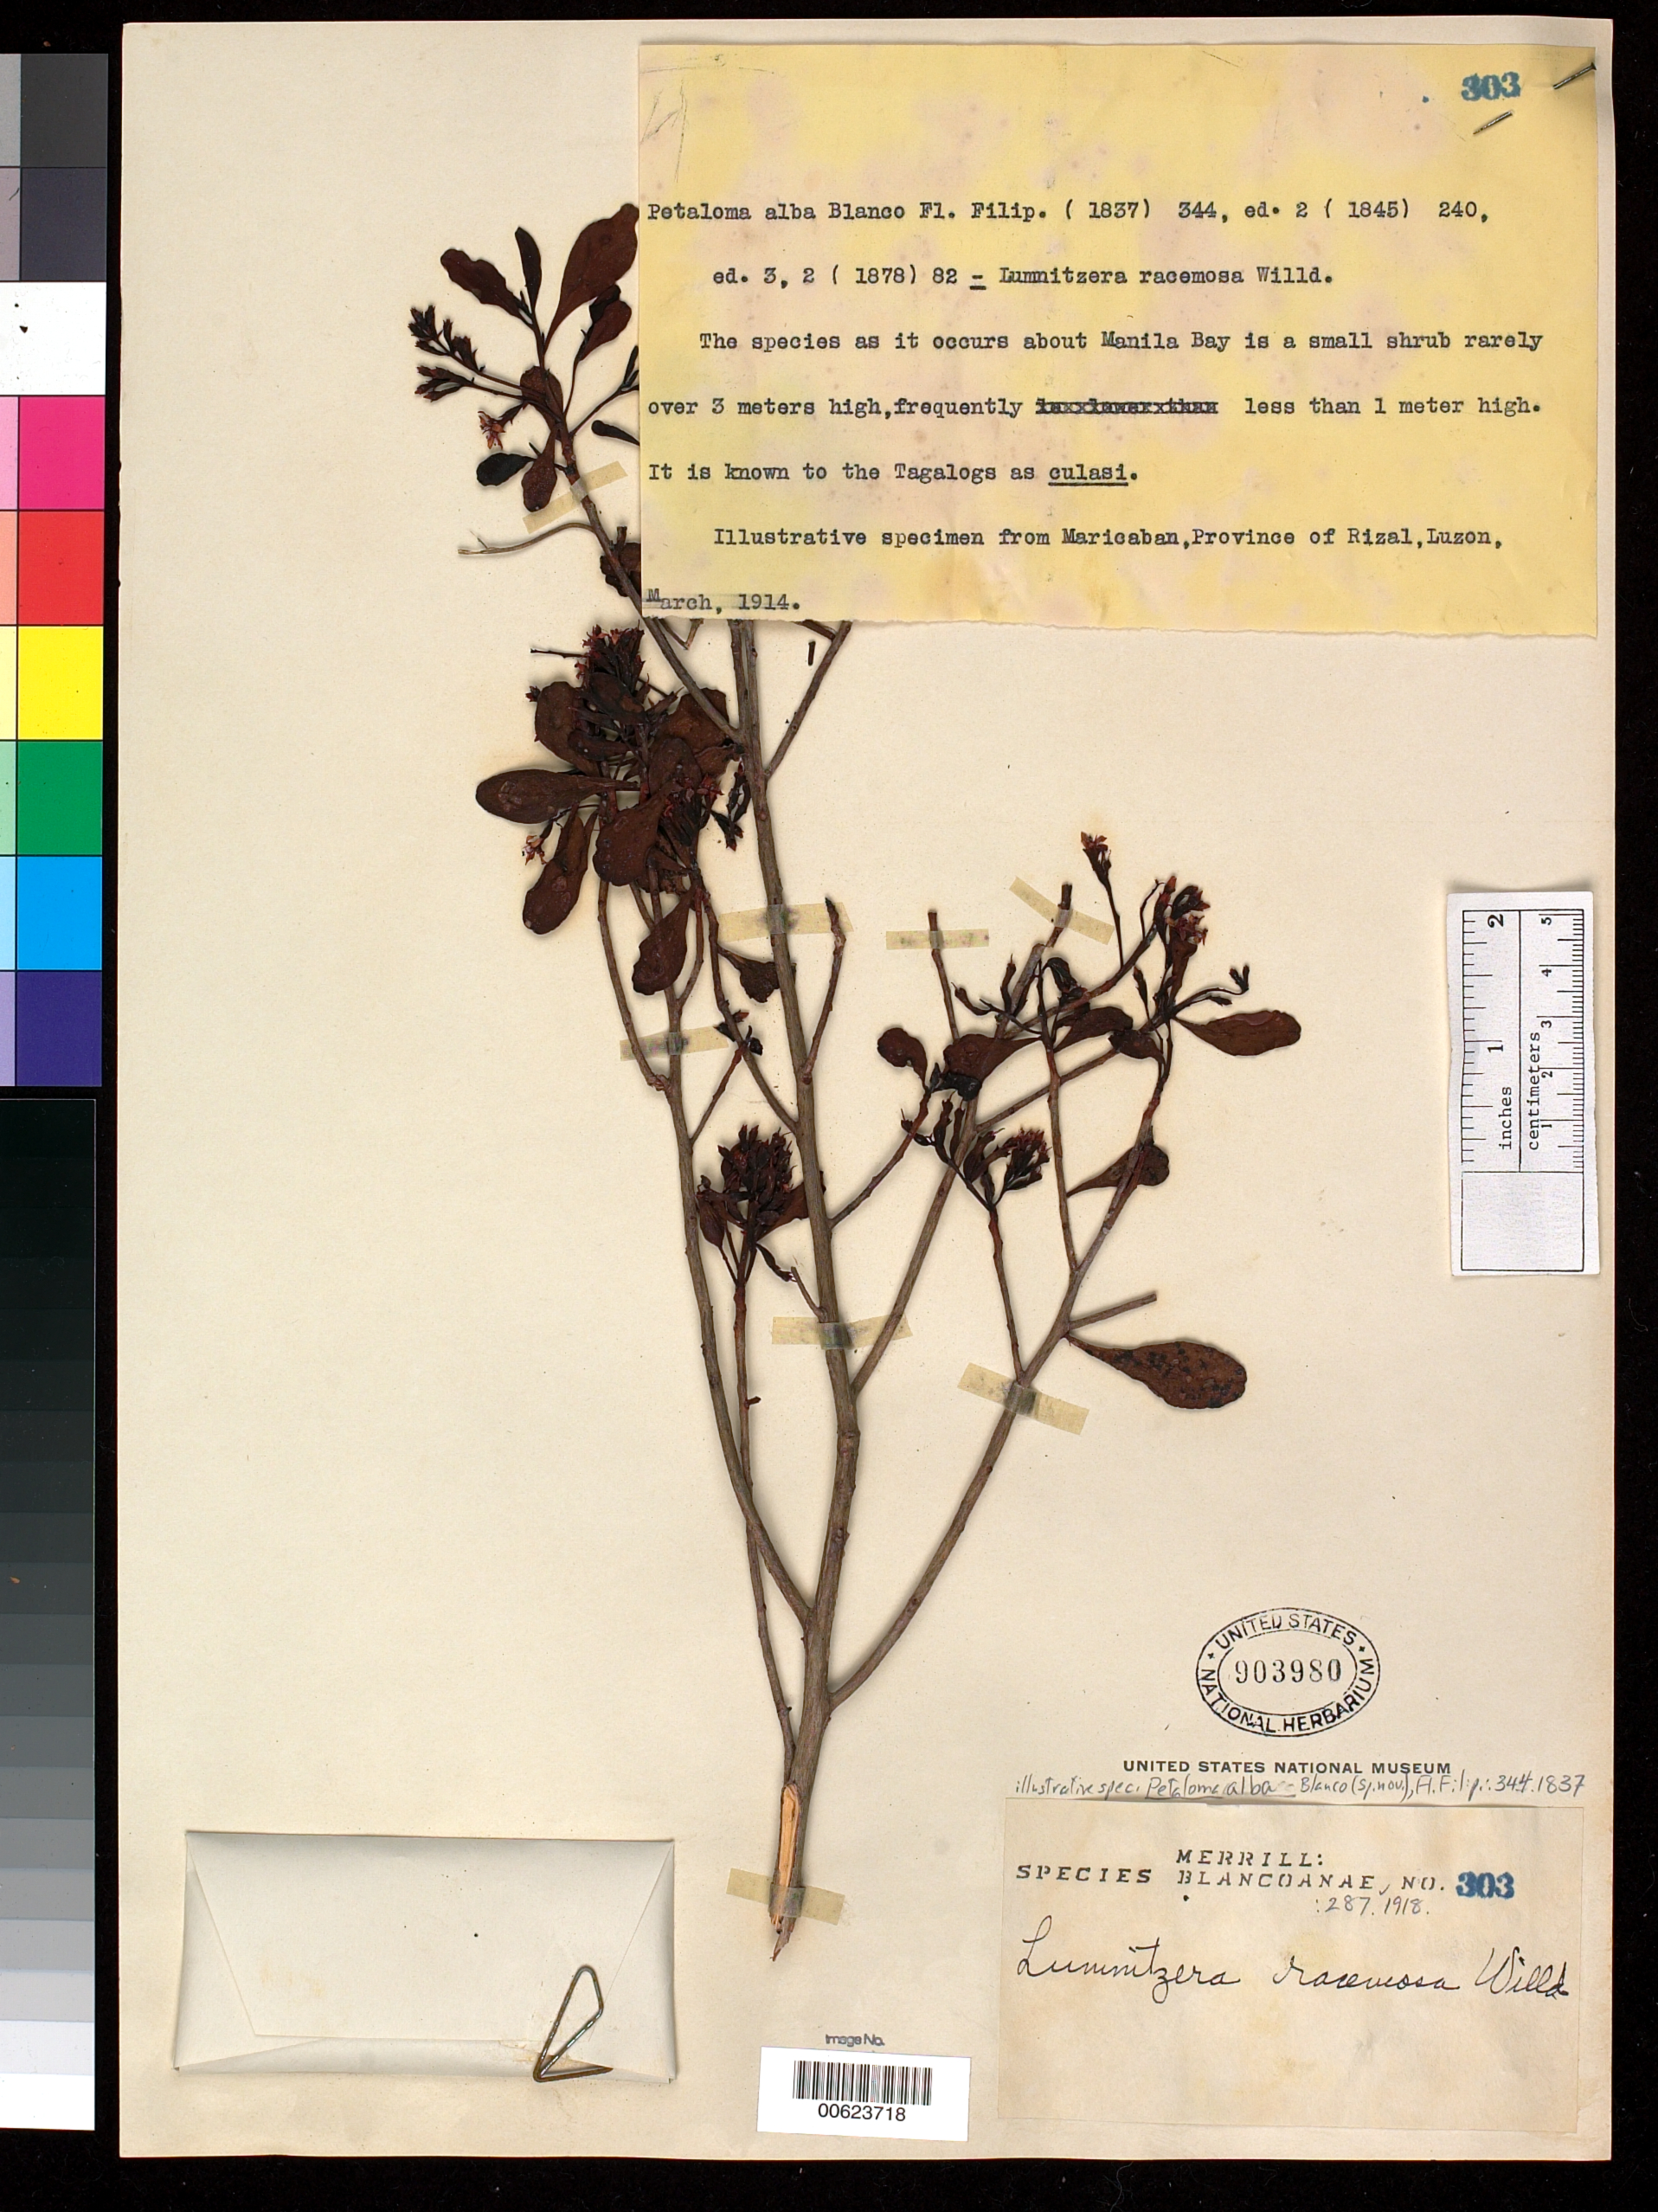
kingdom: Plantae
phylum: Tracheophyta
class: Magnoliopsida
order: Myrtales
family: Melastomataceae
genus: Petaloma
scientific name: Petaloma alba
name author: Blanco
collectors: E. D. Merrill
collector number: Sp. Blancoan. 0303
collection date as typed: Mar 1914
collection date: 1914-03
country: Philippines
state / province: Calabarzon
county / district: Batangas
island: Luzon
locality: Maricaban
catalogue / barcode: US 903980